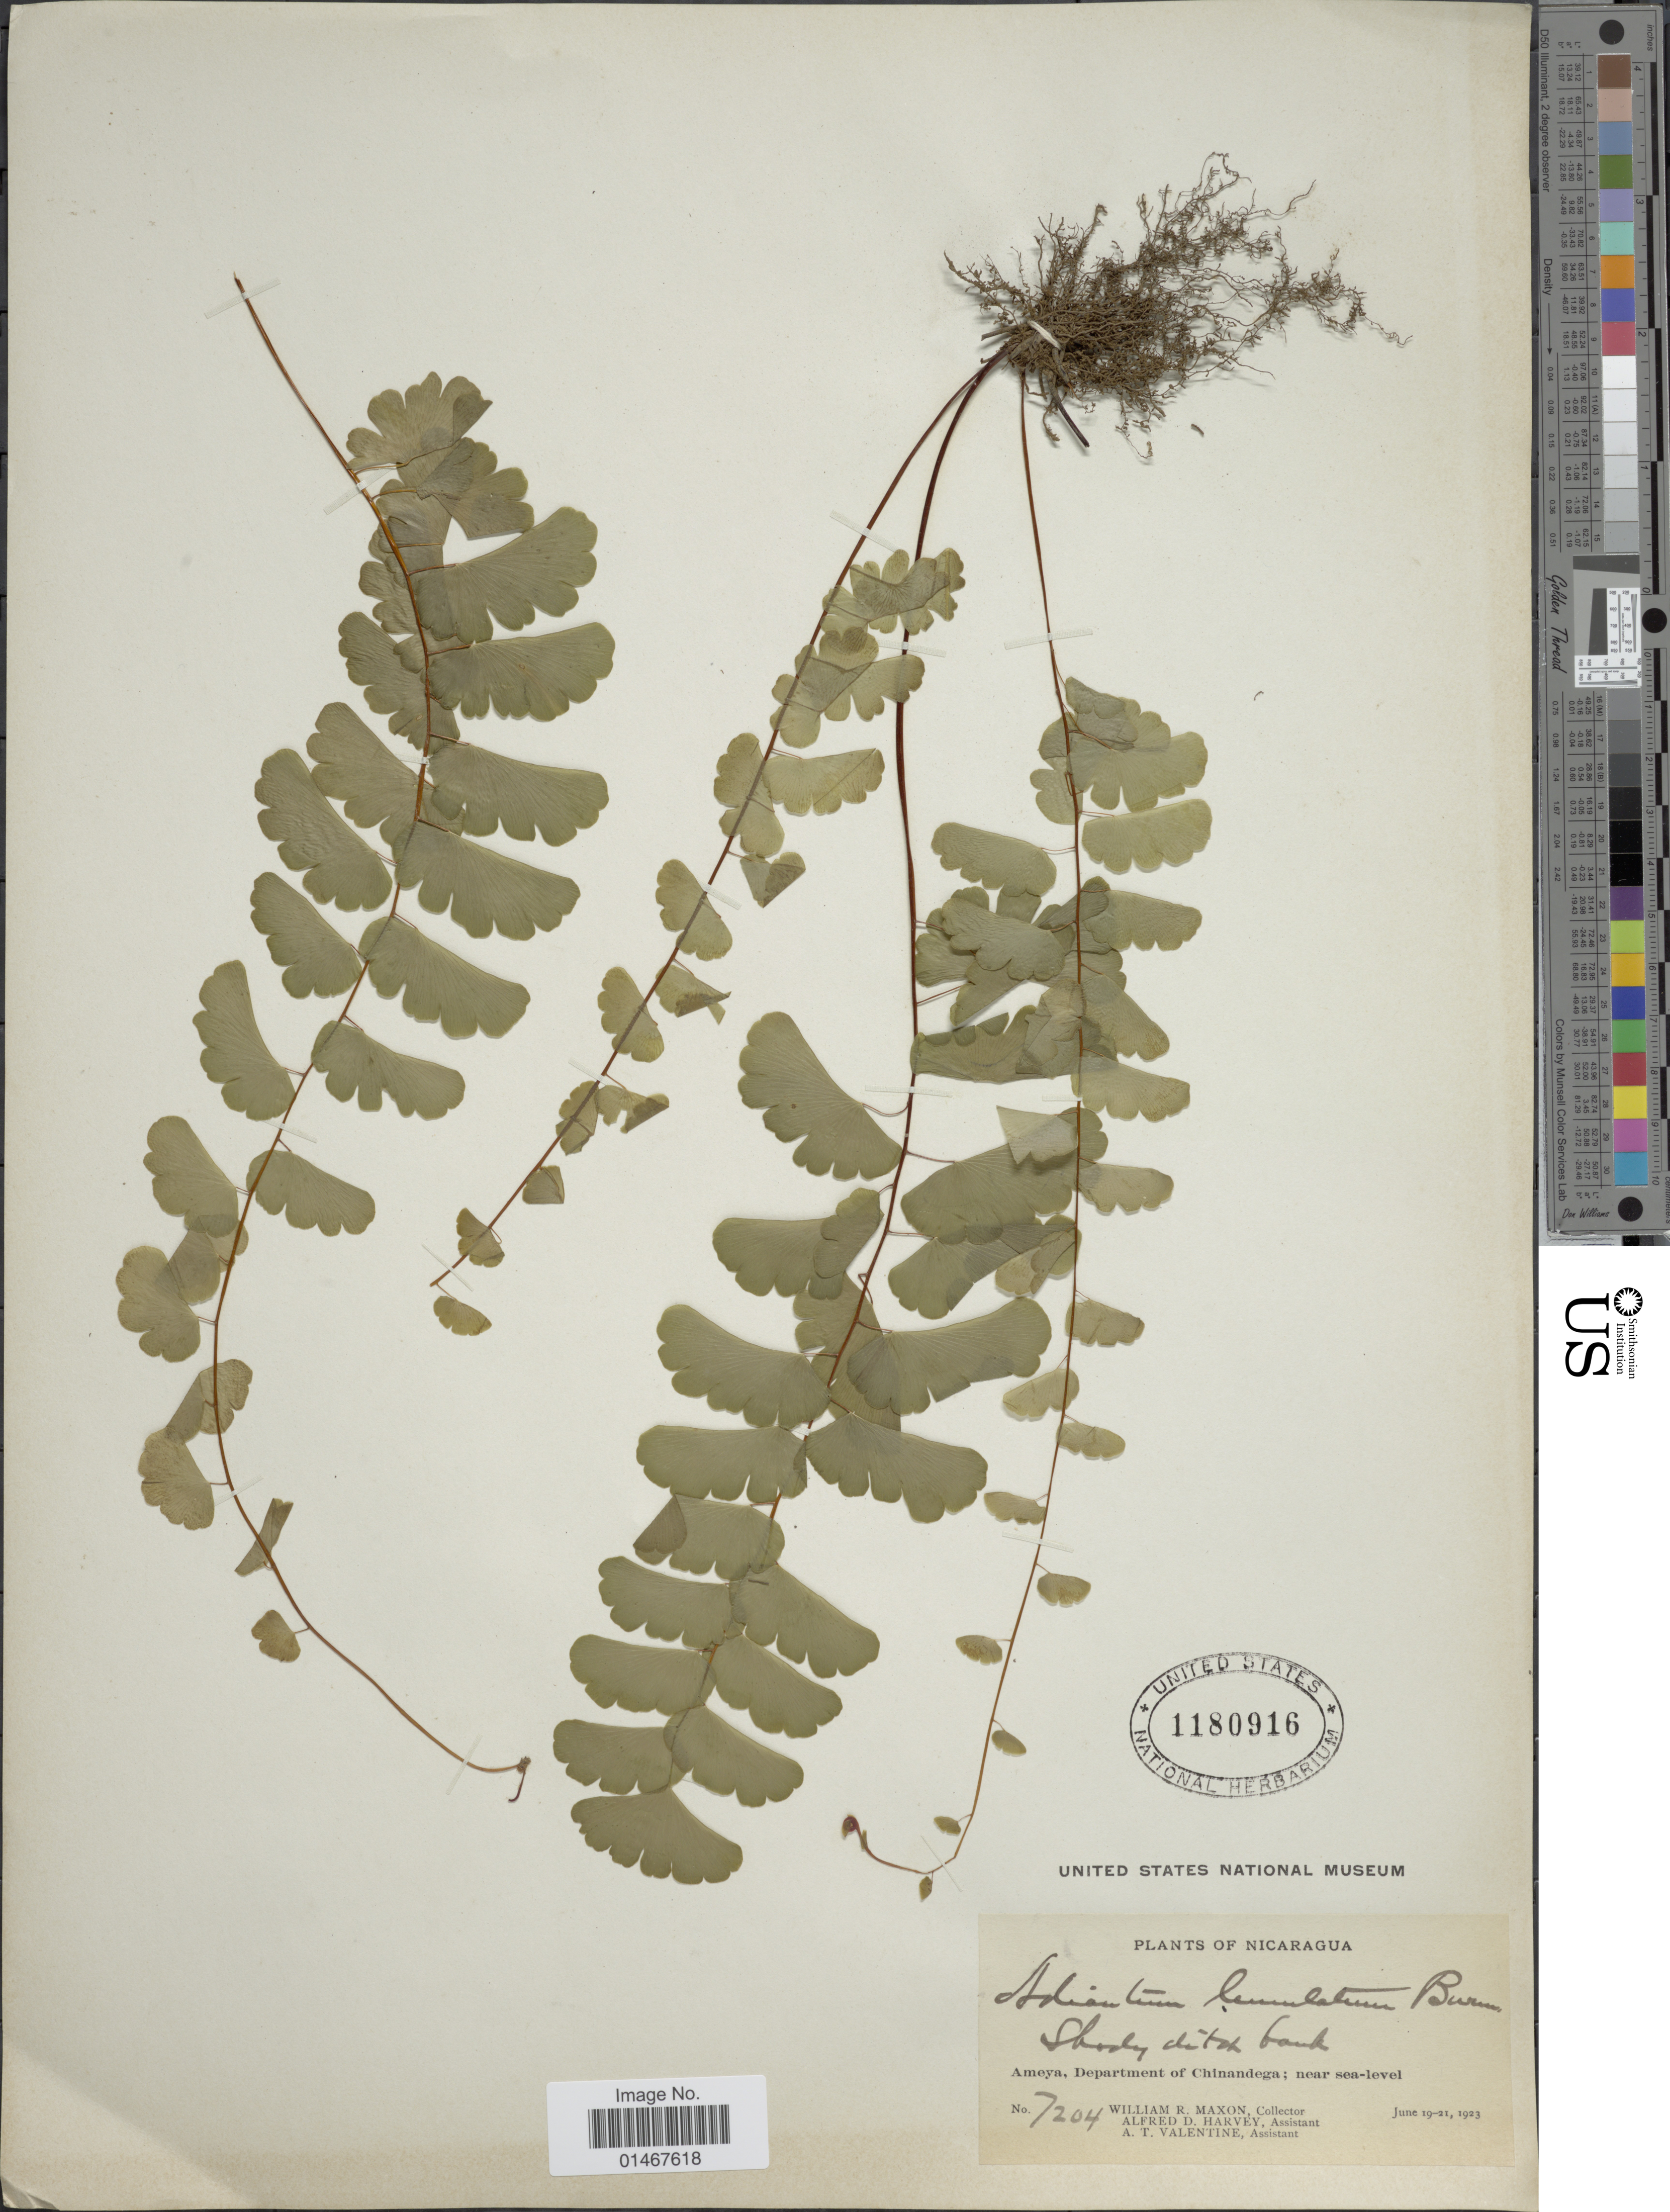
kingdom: Plantae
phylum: Tracheophyta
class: Polypodiopsida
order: Polypodiales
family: Pteridaceae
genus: Adiantum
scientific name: Adiantum philippense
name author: L.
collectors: W. R. Maxon, A. D. Harvey & A. Valentine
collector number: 7204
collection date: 1923-06-19/1923-06-21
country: Nicaragua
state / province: Chinandega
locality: Ameya, Department of Chinandega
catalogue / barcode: US 1180916